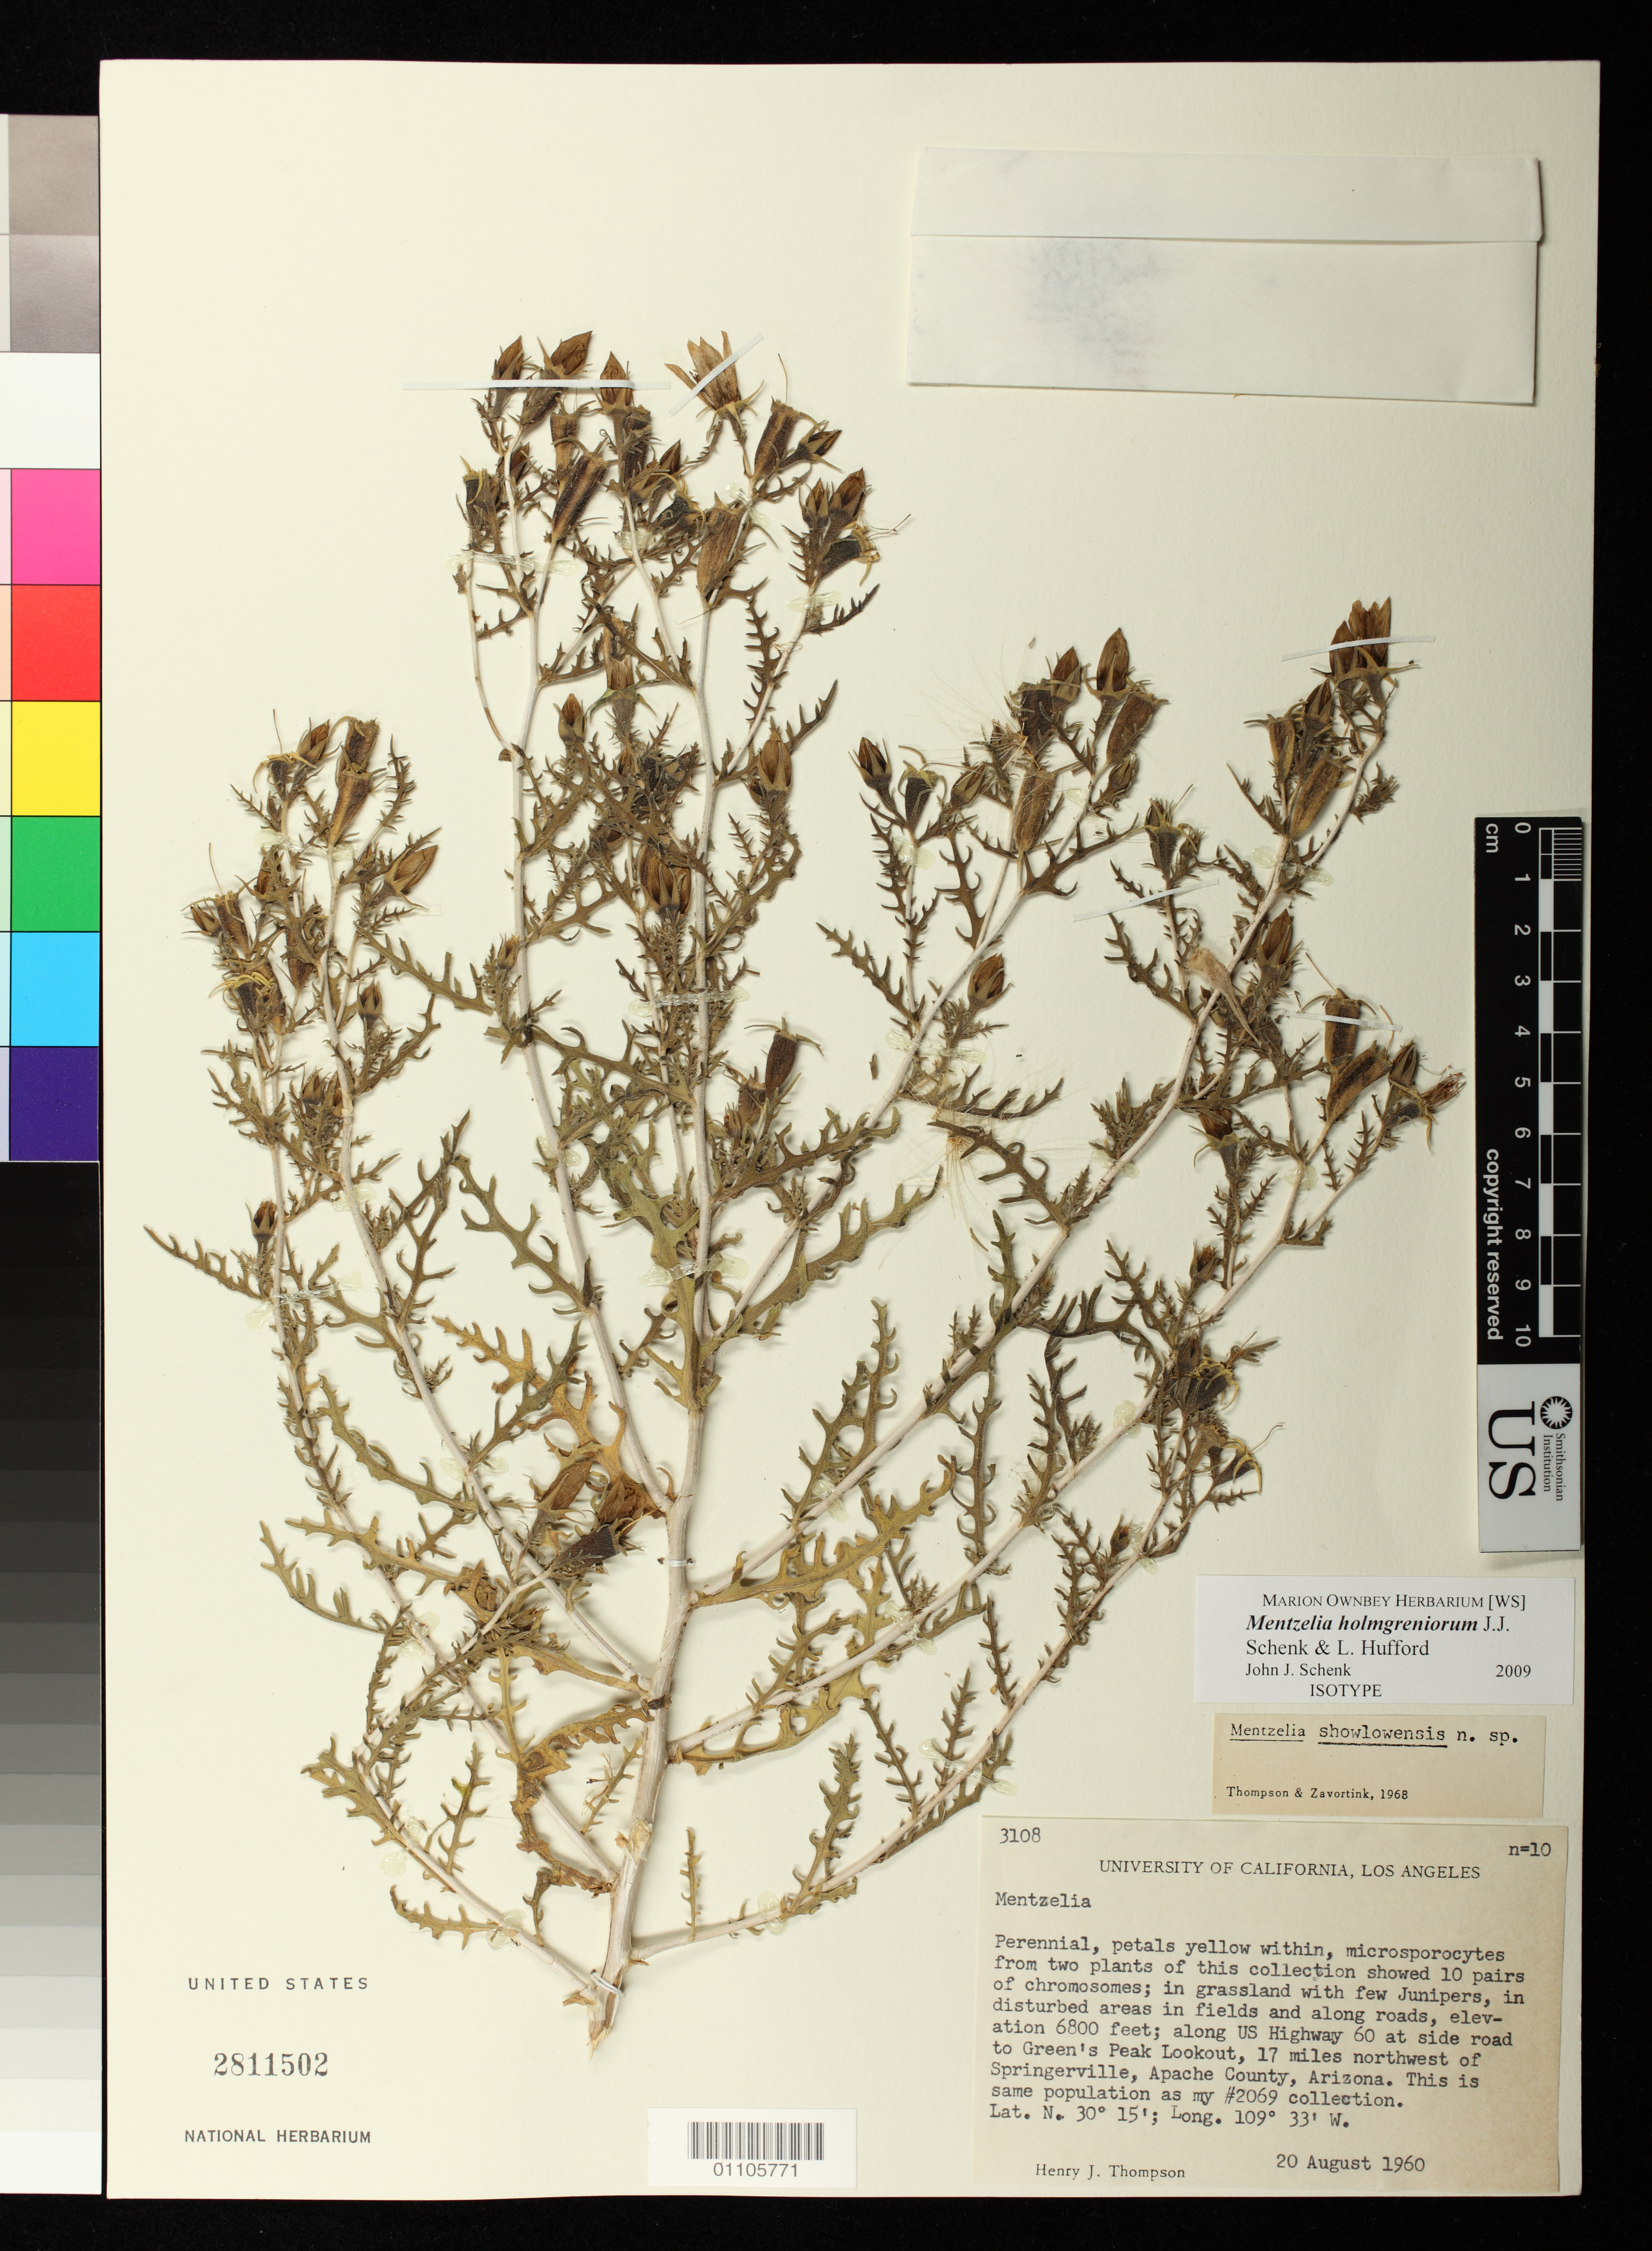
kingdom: Plantae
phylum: Tracheophyta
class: Magnoliopsida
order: Cornales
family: Loasaceae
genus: Mentzelia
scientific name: Mentzelia holmgreniorum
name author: J.J. Schenk & L. Hufford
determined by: Schenk, John J.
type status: Isotype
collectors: H. J. Thompson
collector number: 3108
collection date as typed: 20 Aug 1960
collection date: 1960-08-20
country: United States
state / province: Arizona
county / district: Apache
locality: Along US highway 60 at side road to Green's Peak Lookout, 17 mi NW of Springerville.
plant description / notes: Annotated by Thompson & Zavortink (1968) as "Mentzelia showlowensis n. sp.", ined name apparently never published.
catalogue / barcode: US 2811502